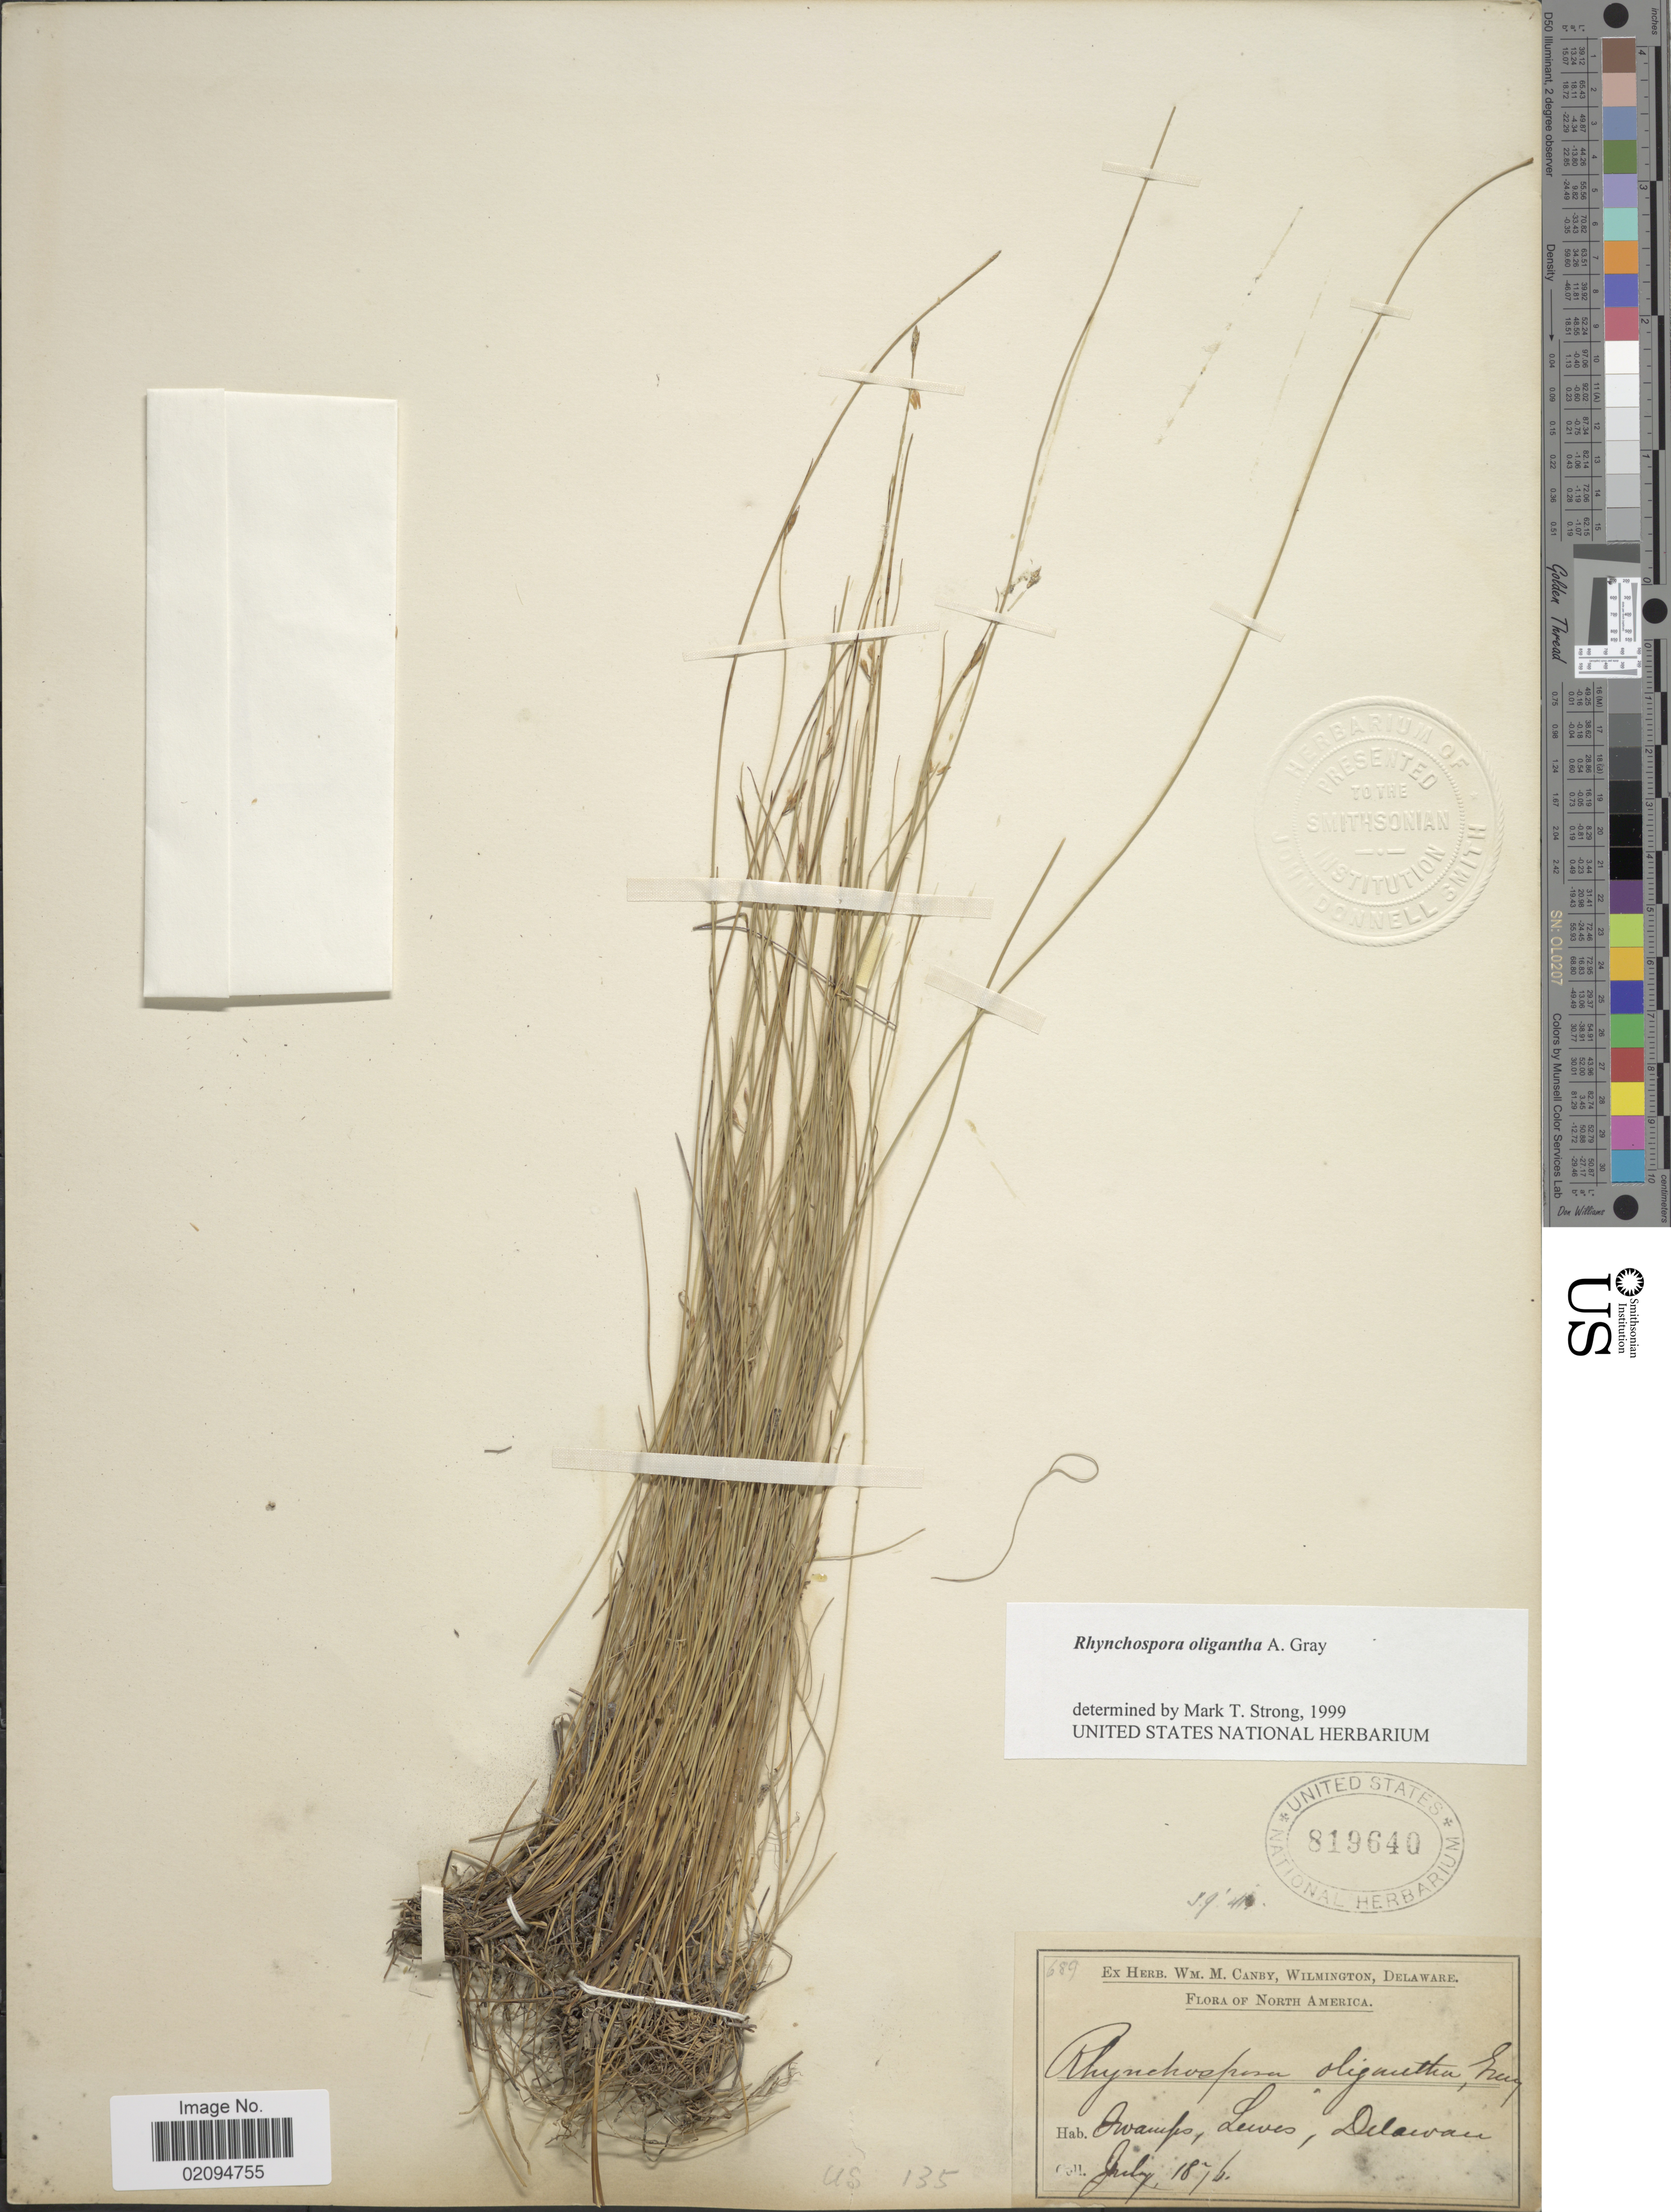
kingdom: Plantae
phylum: Tracheophyta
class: Liliopsida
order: Poales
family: Cyperaceae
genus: Rhynchospora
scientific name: Rhynchospora oligantha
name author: A. Gray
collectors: ex herb. W.M. Canby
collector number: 689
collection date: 1876-08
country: United States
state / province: Delaware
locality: Swamps, Lewes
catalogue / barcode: US 819640